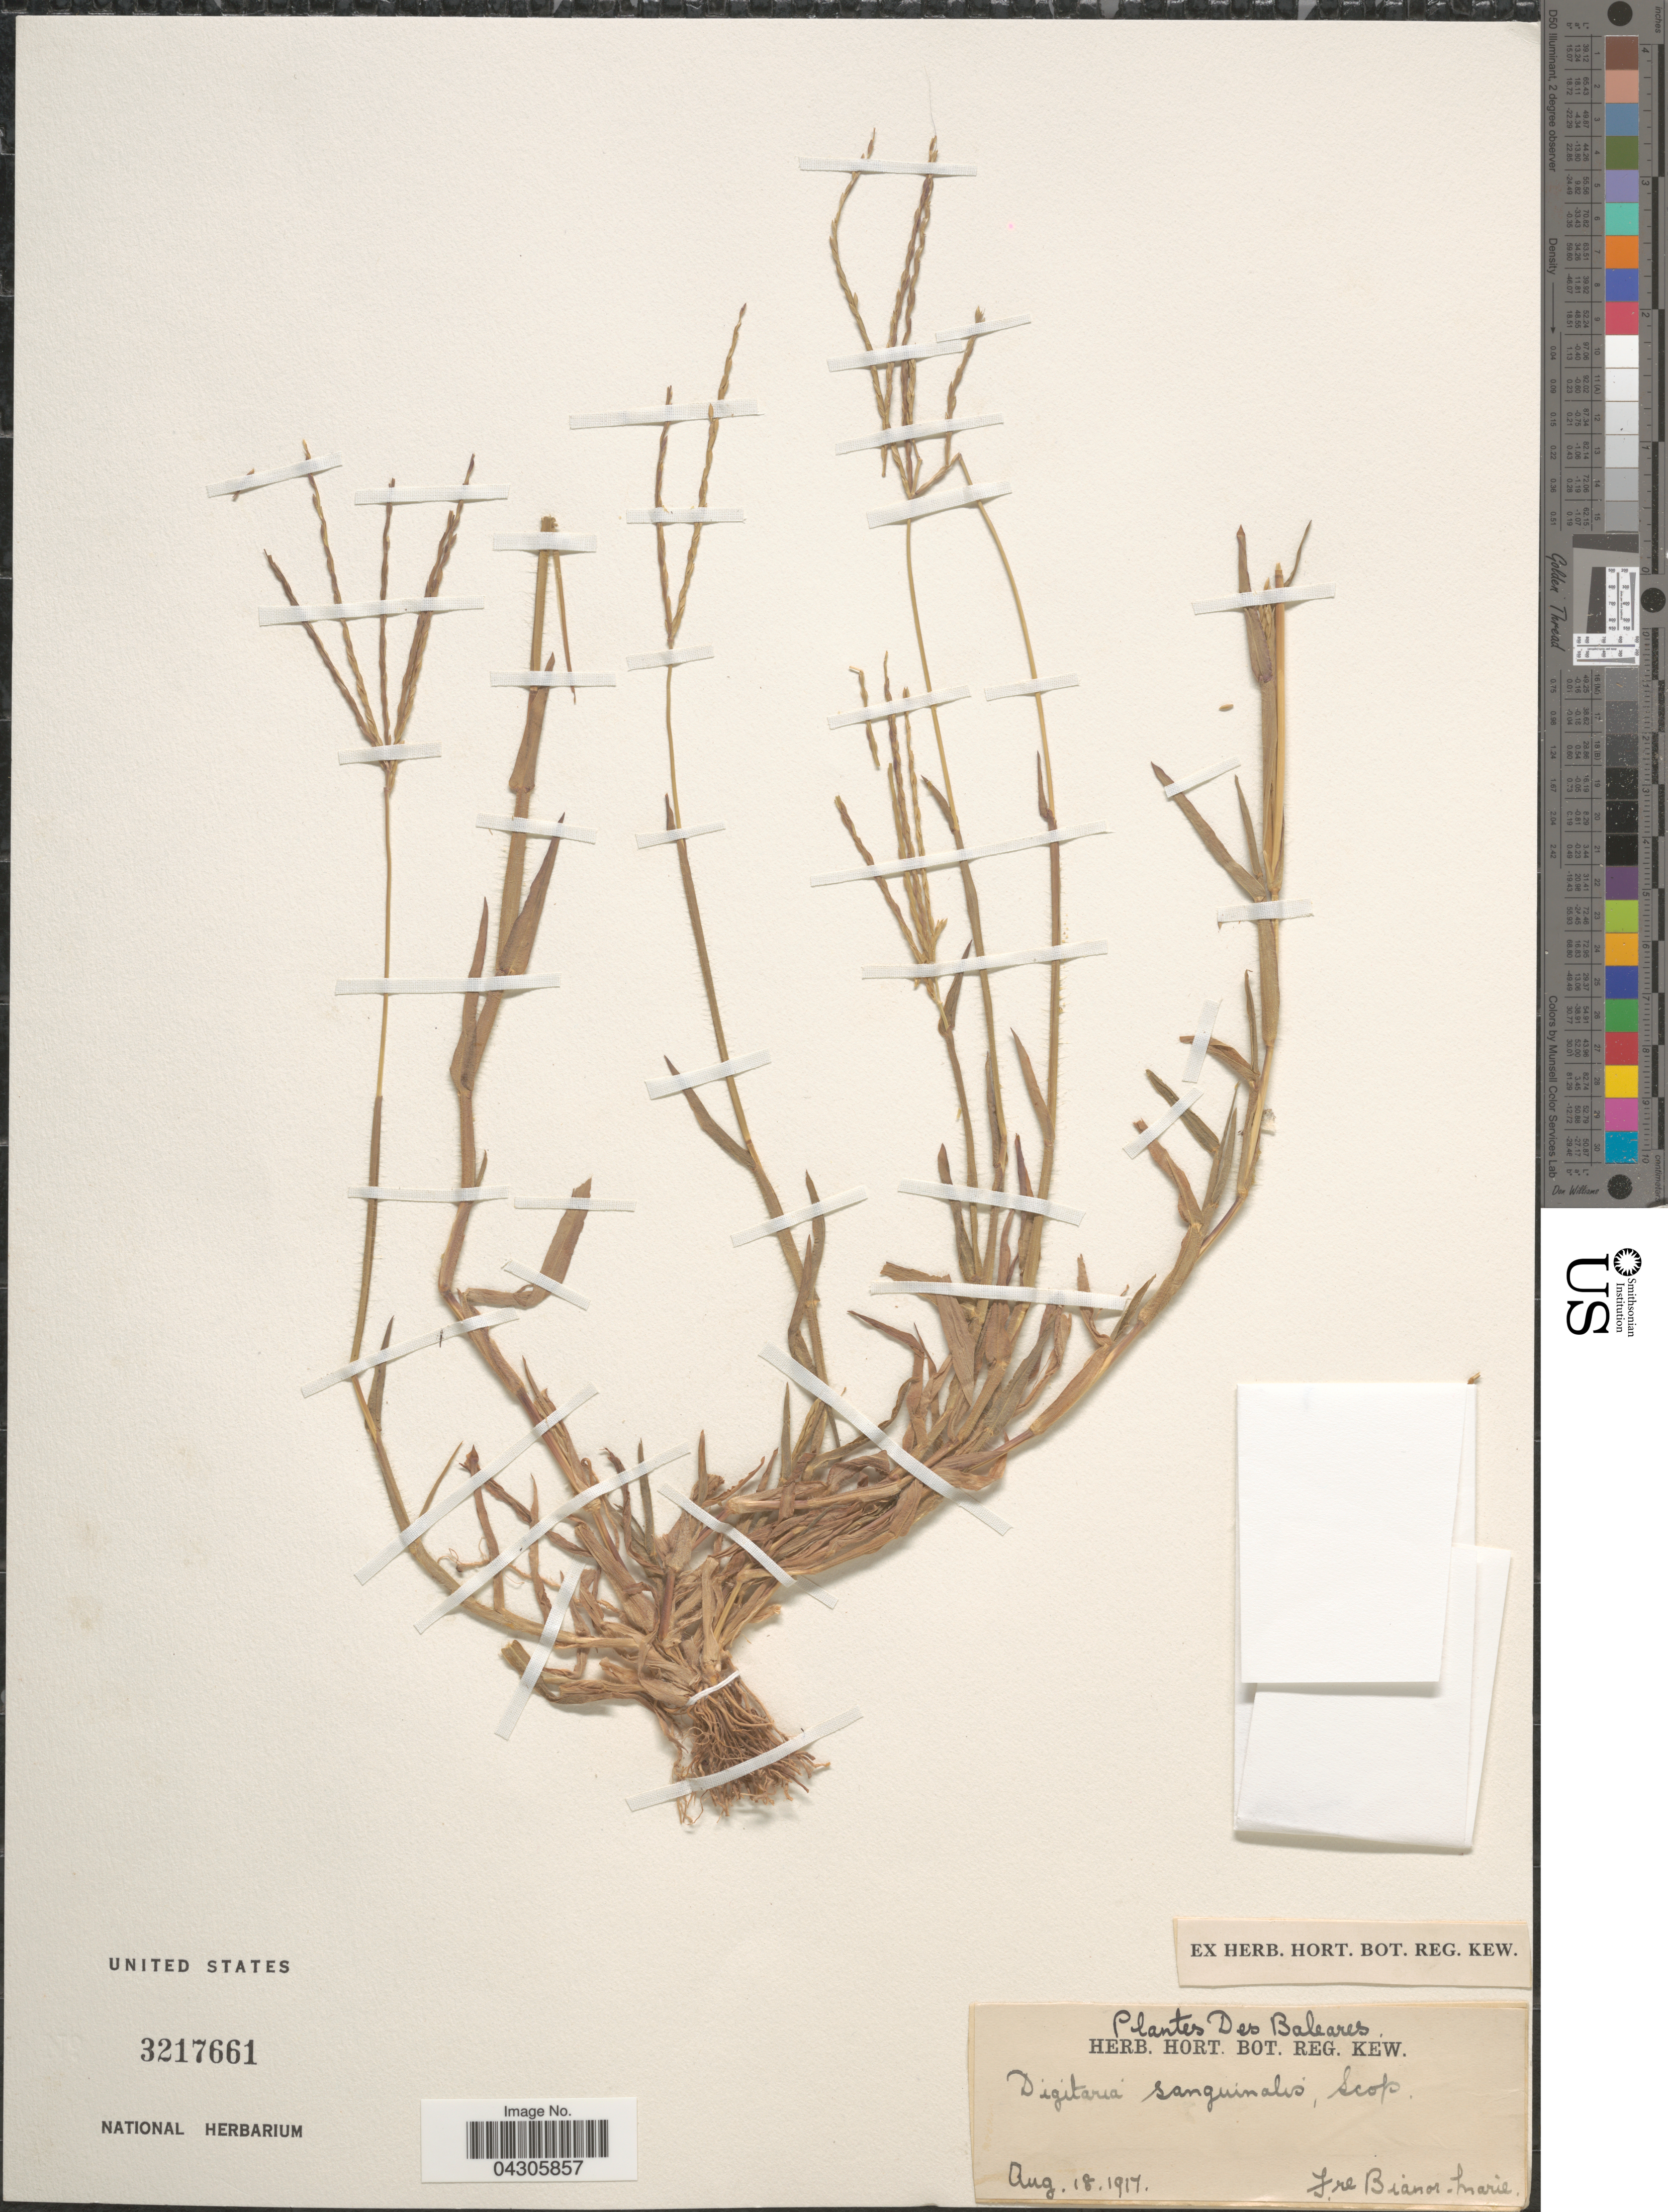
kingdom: Plantae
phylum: Tracheophyta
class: Liliopsida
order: Poales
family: Poaceae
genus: Digitaria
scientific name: Digitaria sanguinalis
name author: (L.) Scop.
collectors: F. Bianor-Marie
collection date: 1917-08-18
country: Spain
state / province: Islas Baleares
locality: Baleares.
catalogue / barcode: US 3217661